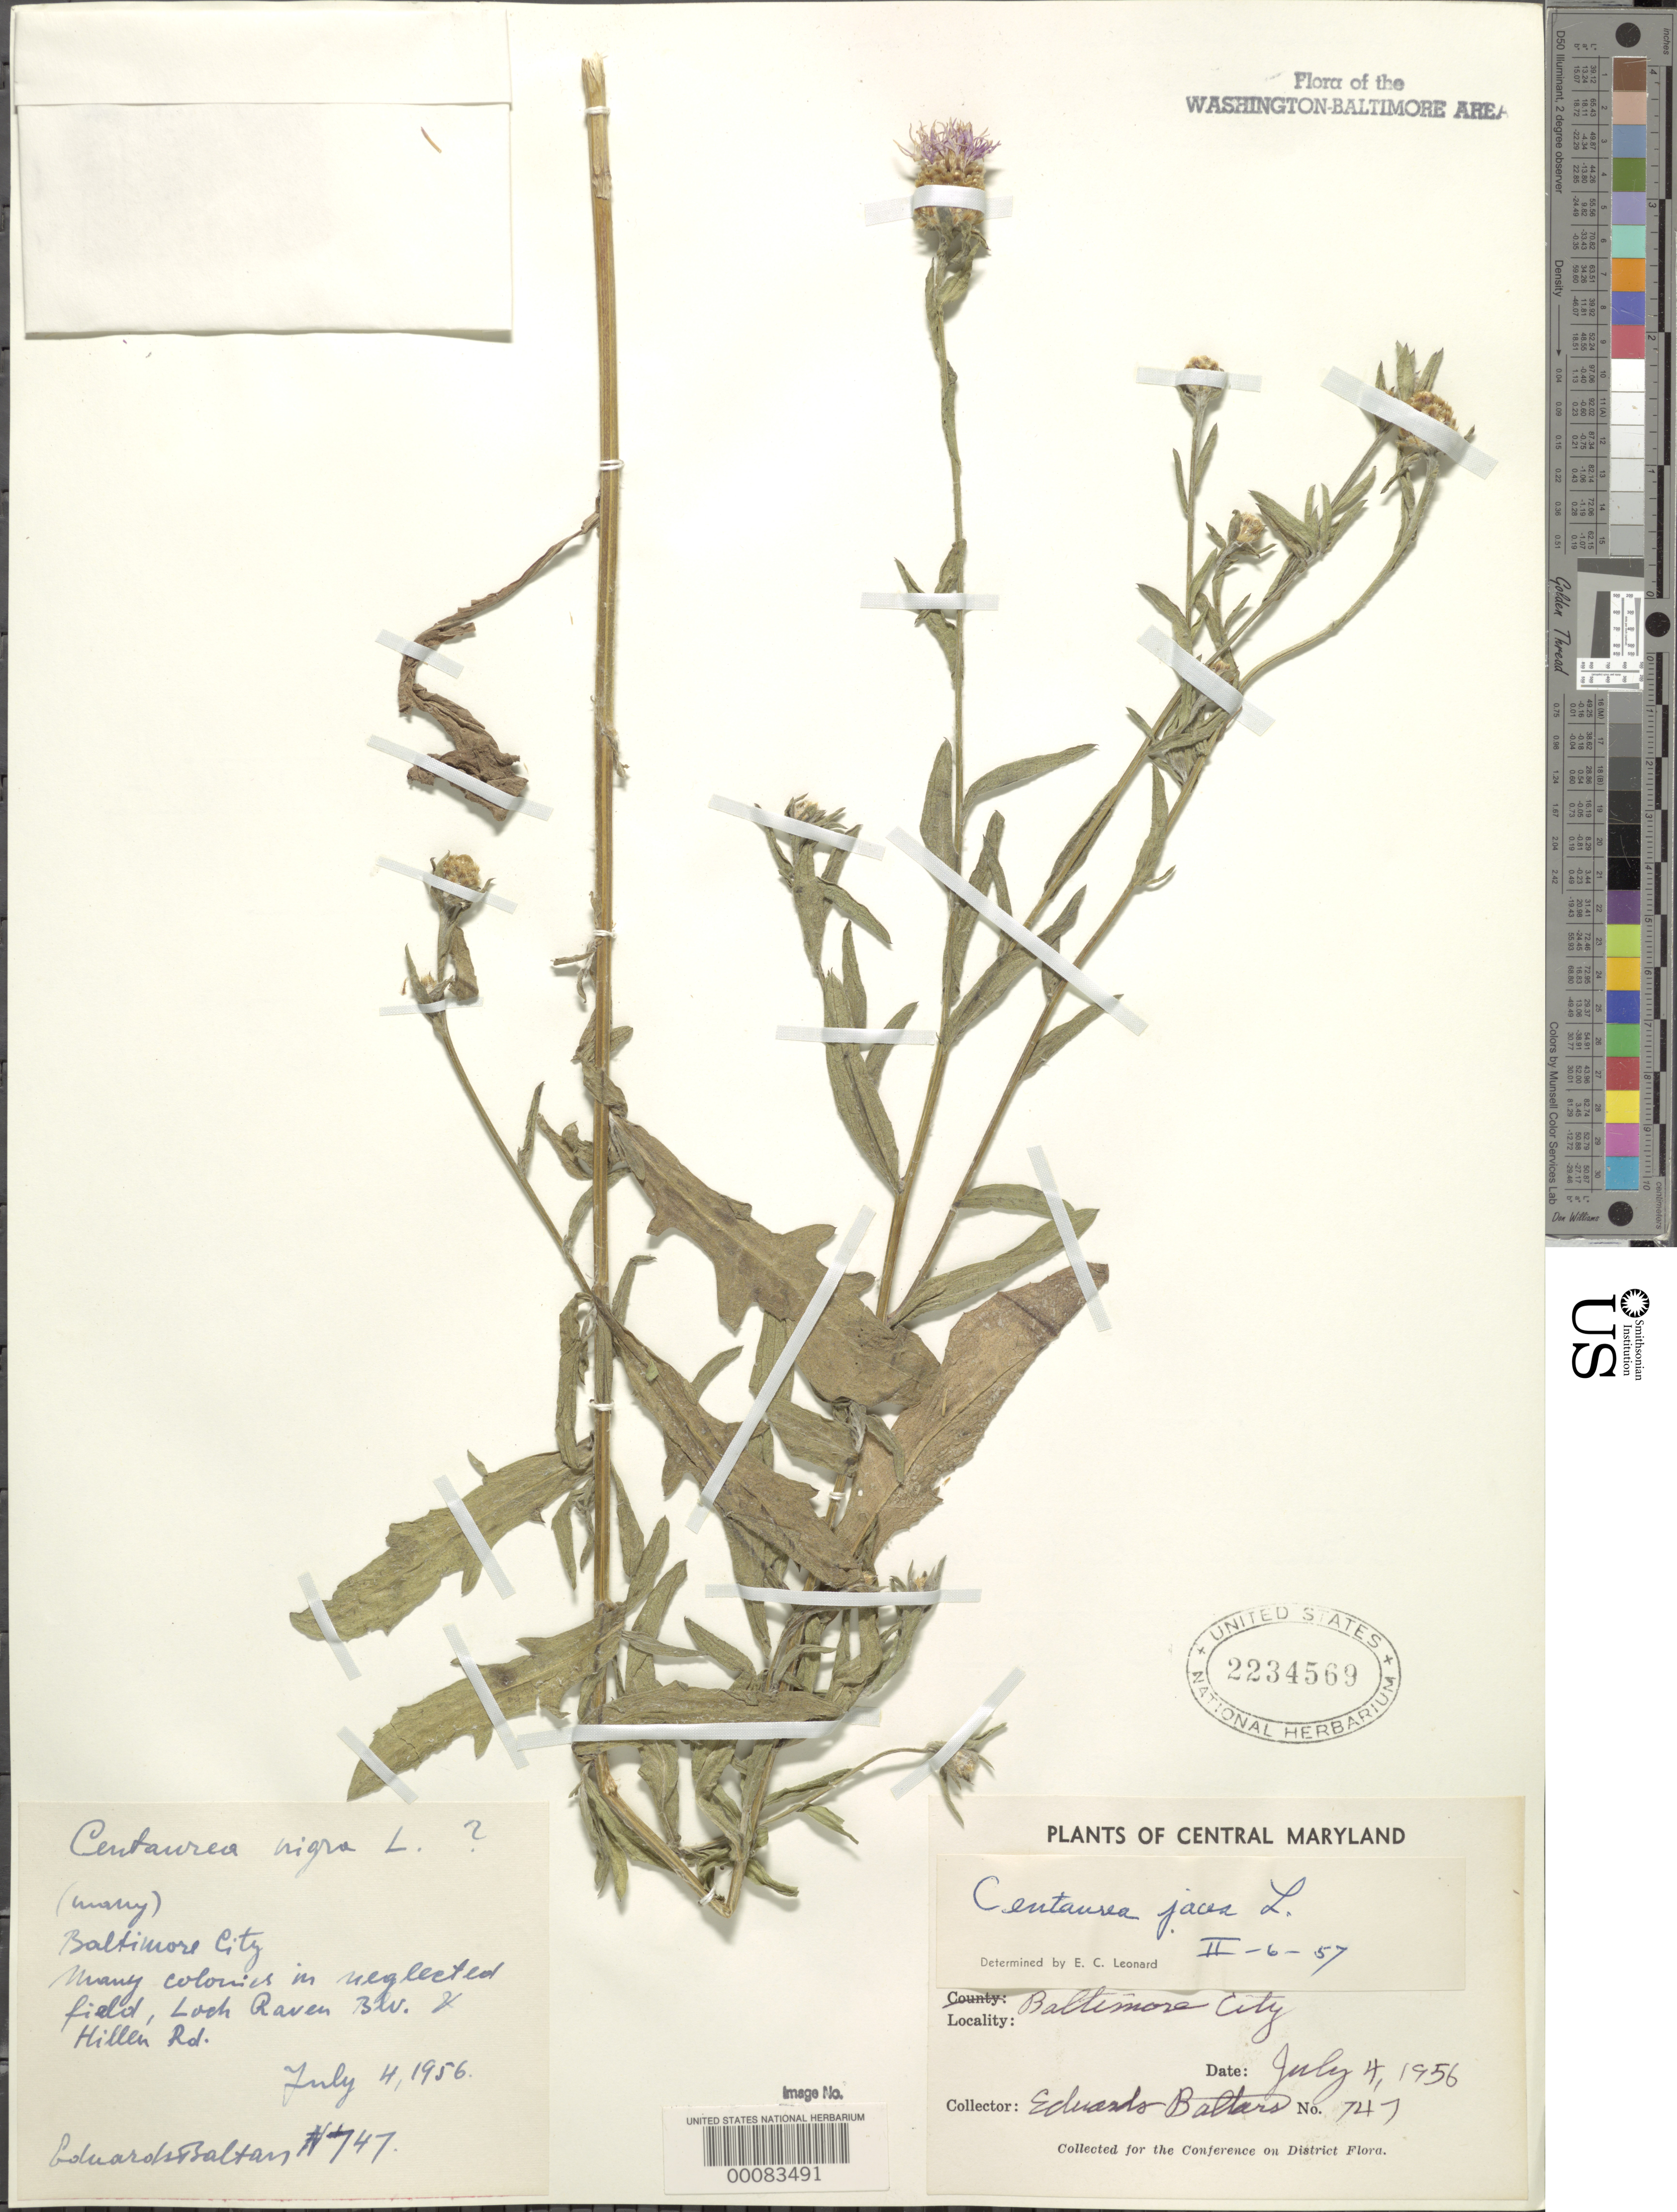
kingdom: Plantae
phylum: Tracheophyta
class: Magnoliopsida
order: Asterales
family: Asteraceae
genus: Centaurea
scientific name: Centaurea jacea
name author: L.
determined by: Leonard, Emery C., (US)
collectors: E. Baltars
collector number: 747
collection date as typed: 04 Jul 1956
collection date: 1956-07-04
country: United States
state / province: Maryland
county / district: City of Baltimore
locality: Baltimore Loch Raven Blvd. and Hillen Rd.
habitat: Neglected field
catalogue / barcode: US 2234569